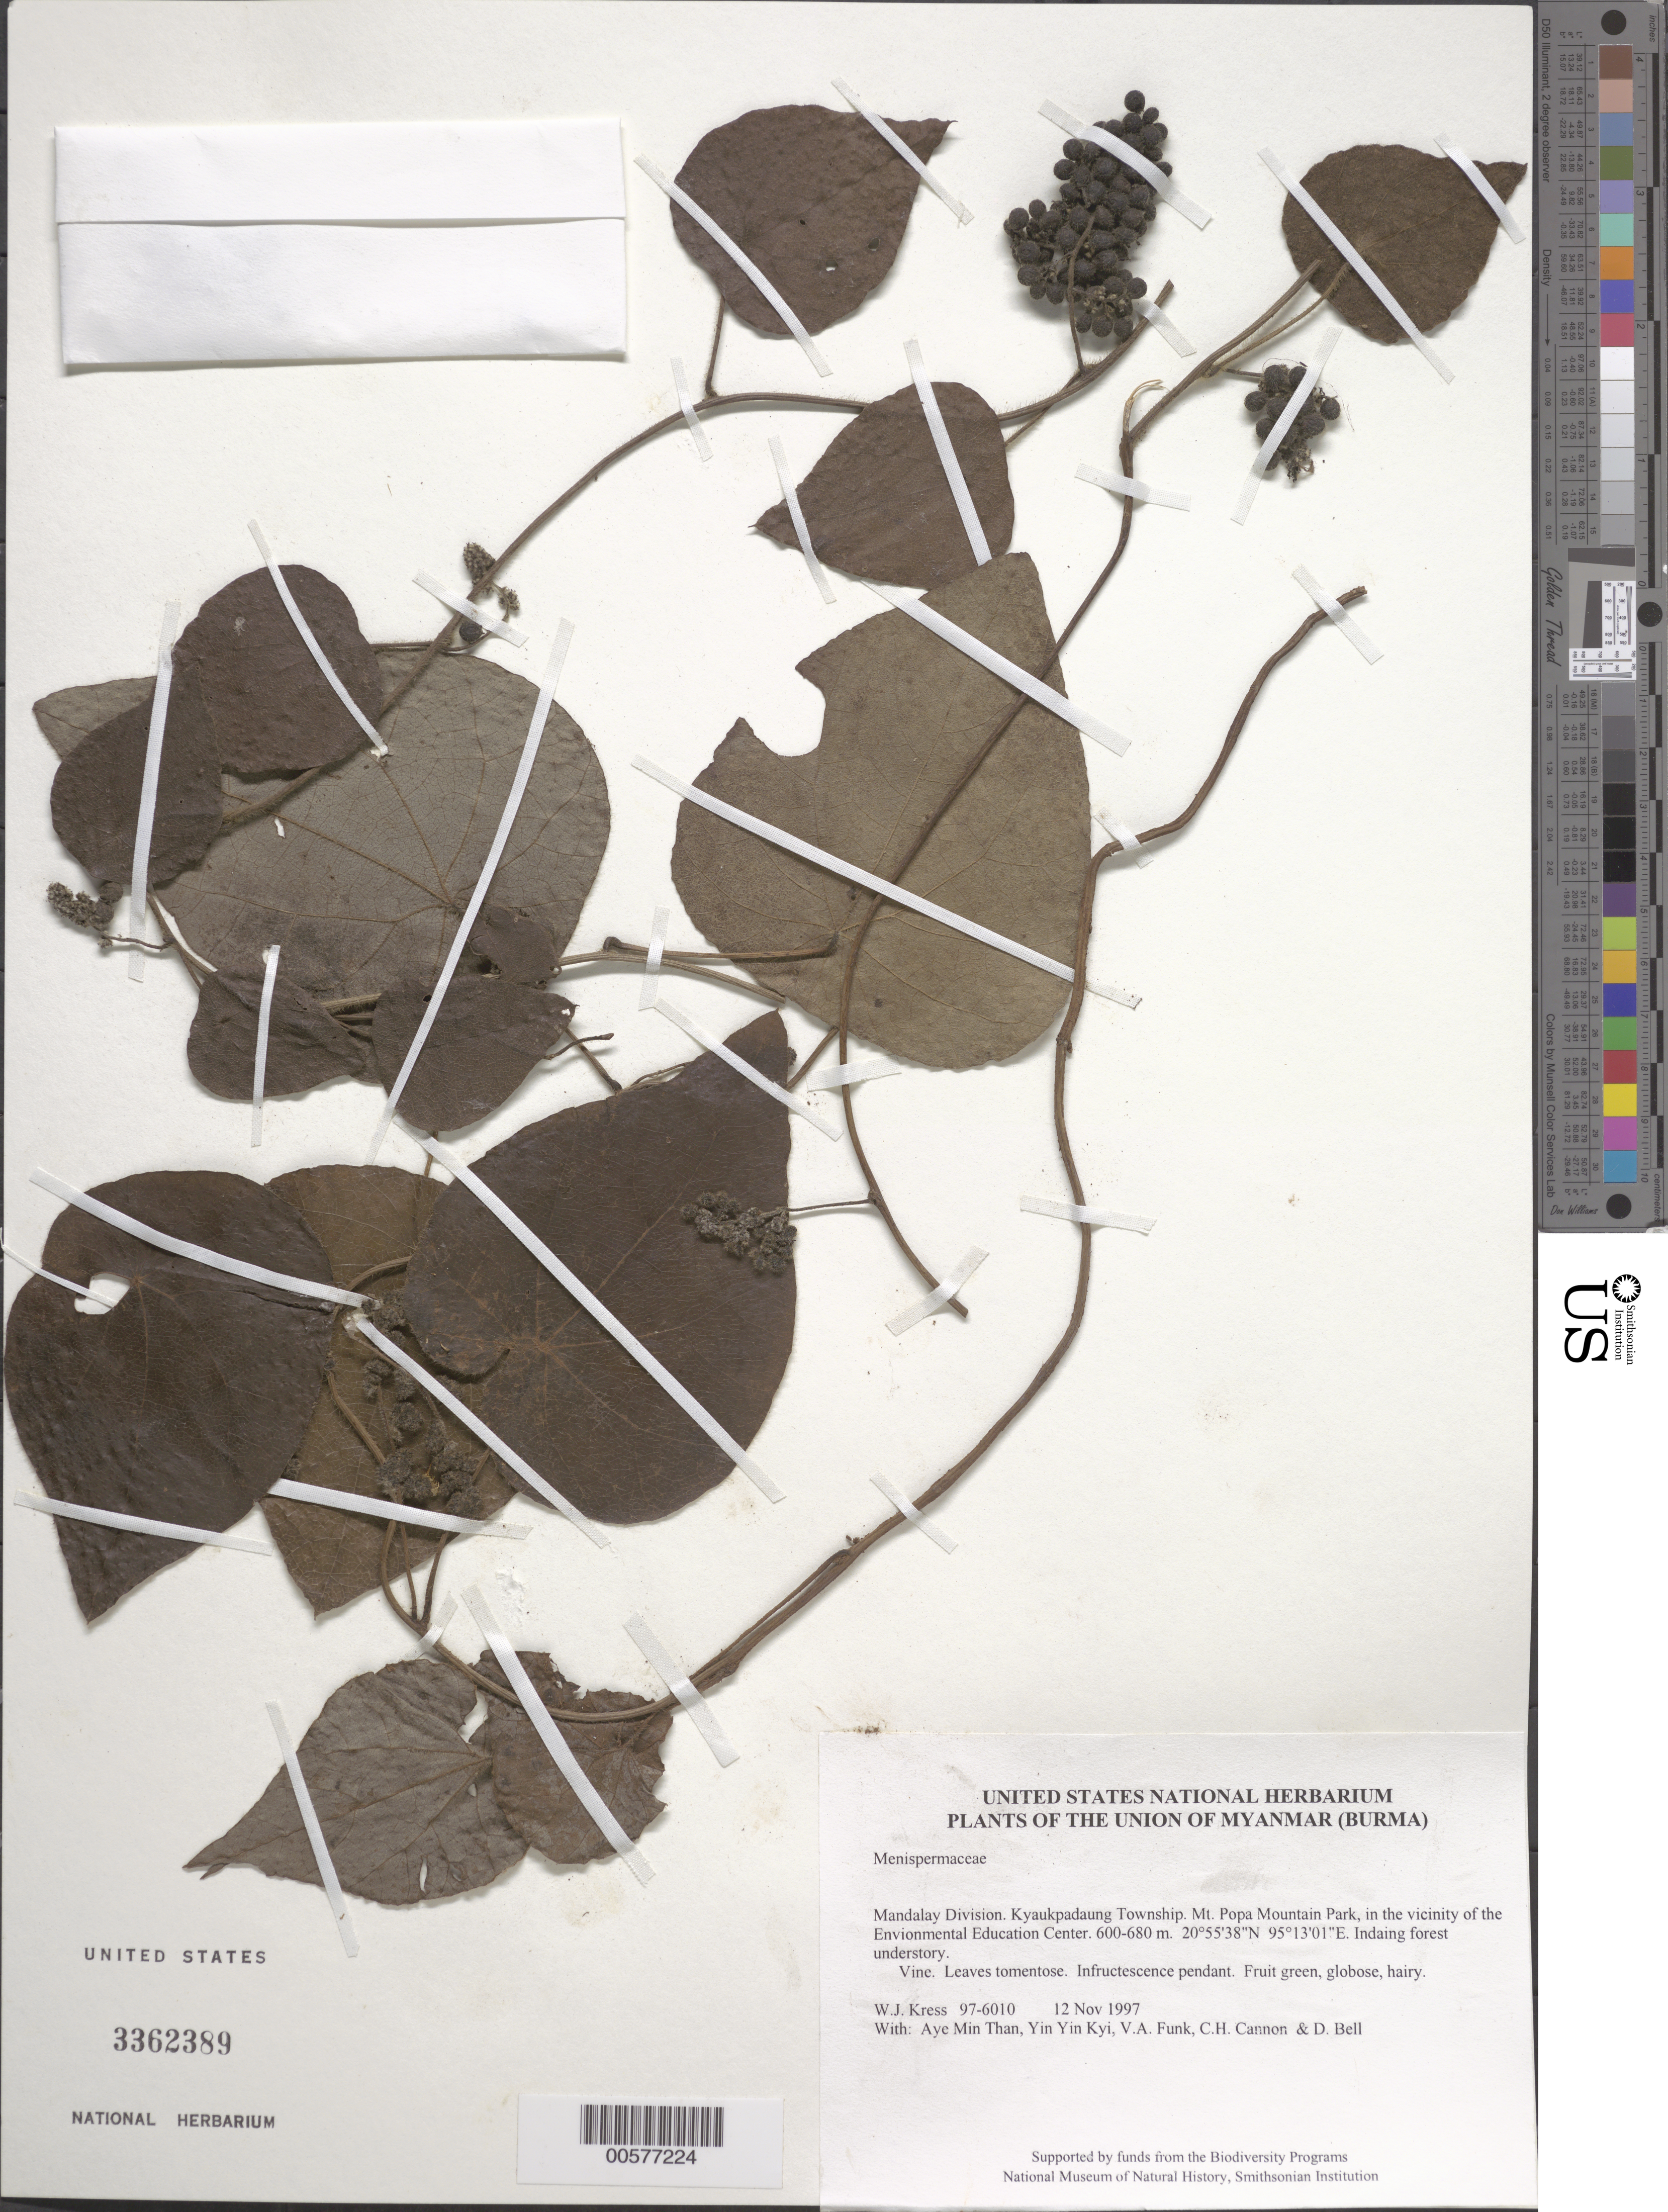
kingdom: Plantae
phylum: Tracheophyta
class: Magnoliopsida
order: Ranunculales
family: Menispermaceae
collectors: W. J. Kress, Aye Pe, Yin Yin Kyi, V. Funk, C. H. Cannon & D. A. Bell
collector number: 97-6010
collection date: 1997-11-12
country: Myanmar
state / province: Mandalay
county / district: Kyaukpadaung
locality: Mt. Popa Mountain Park, in the vicinity of the Envionmental Education Center.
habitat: Indaing forest understory.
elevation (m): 600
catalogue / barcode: US 3362389